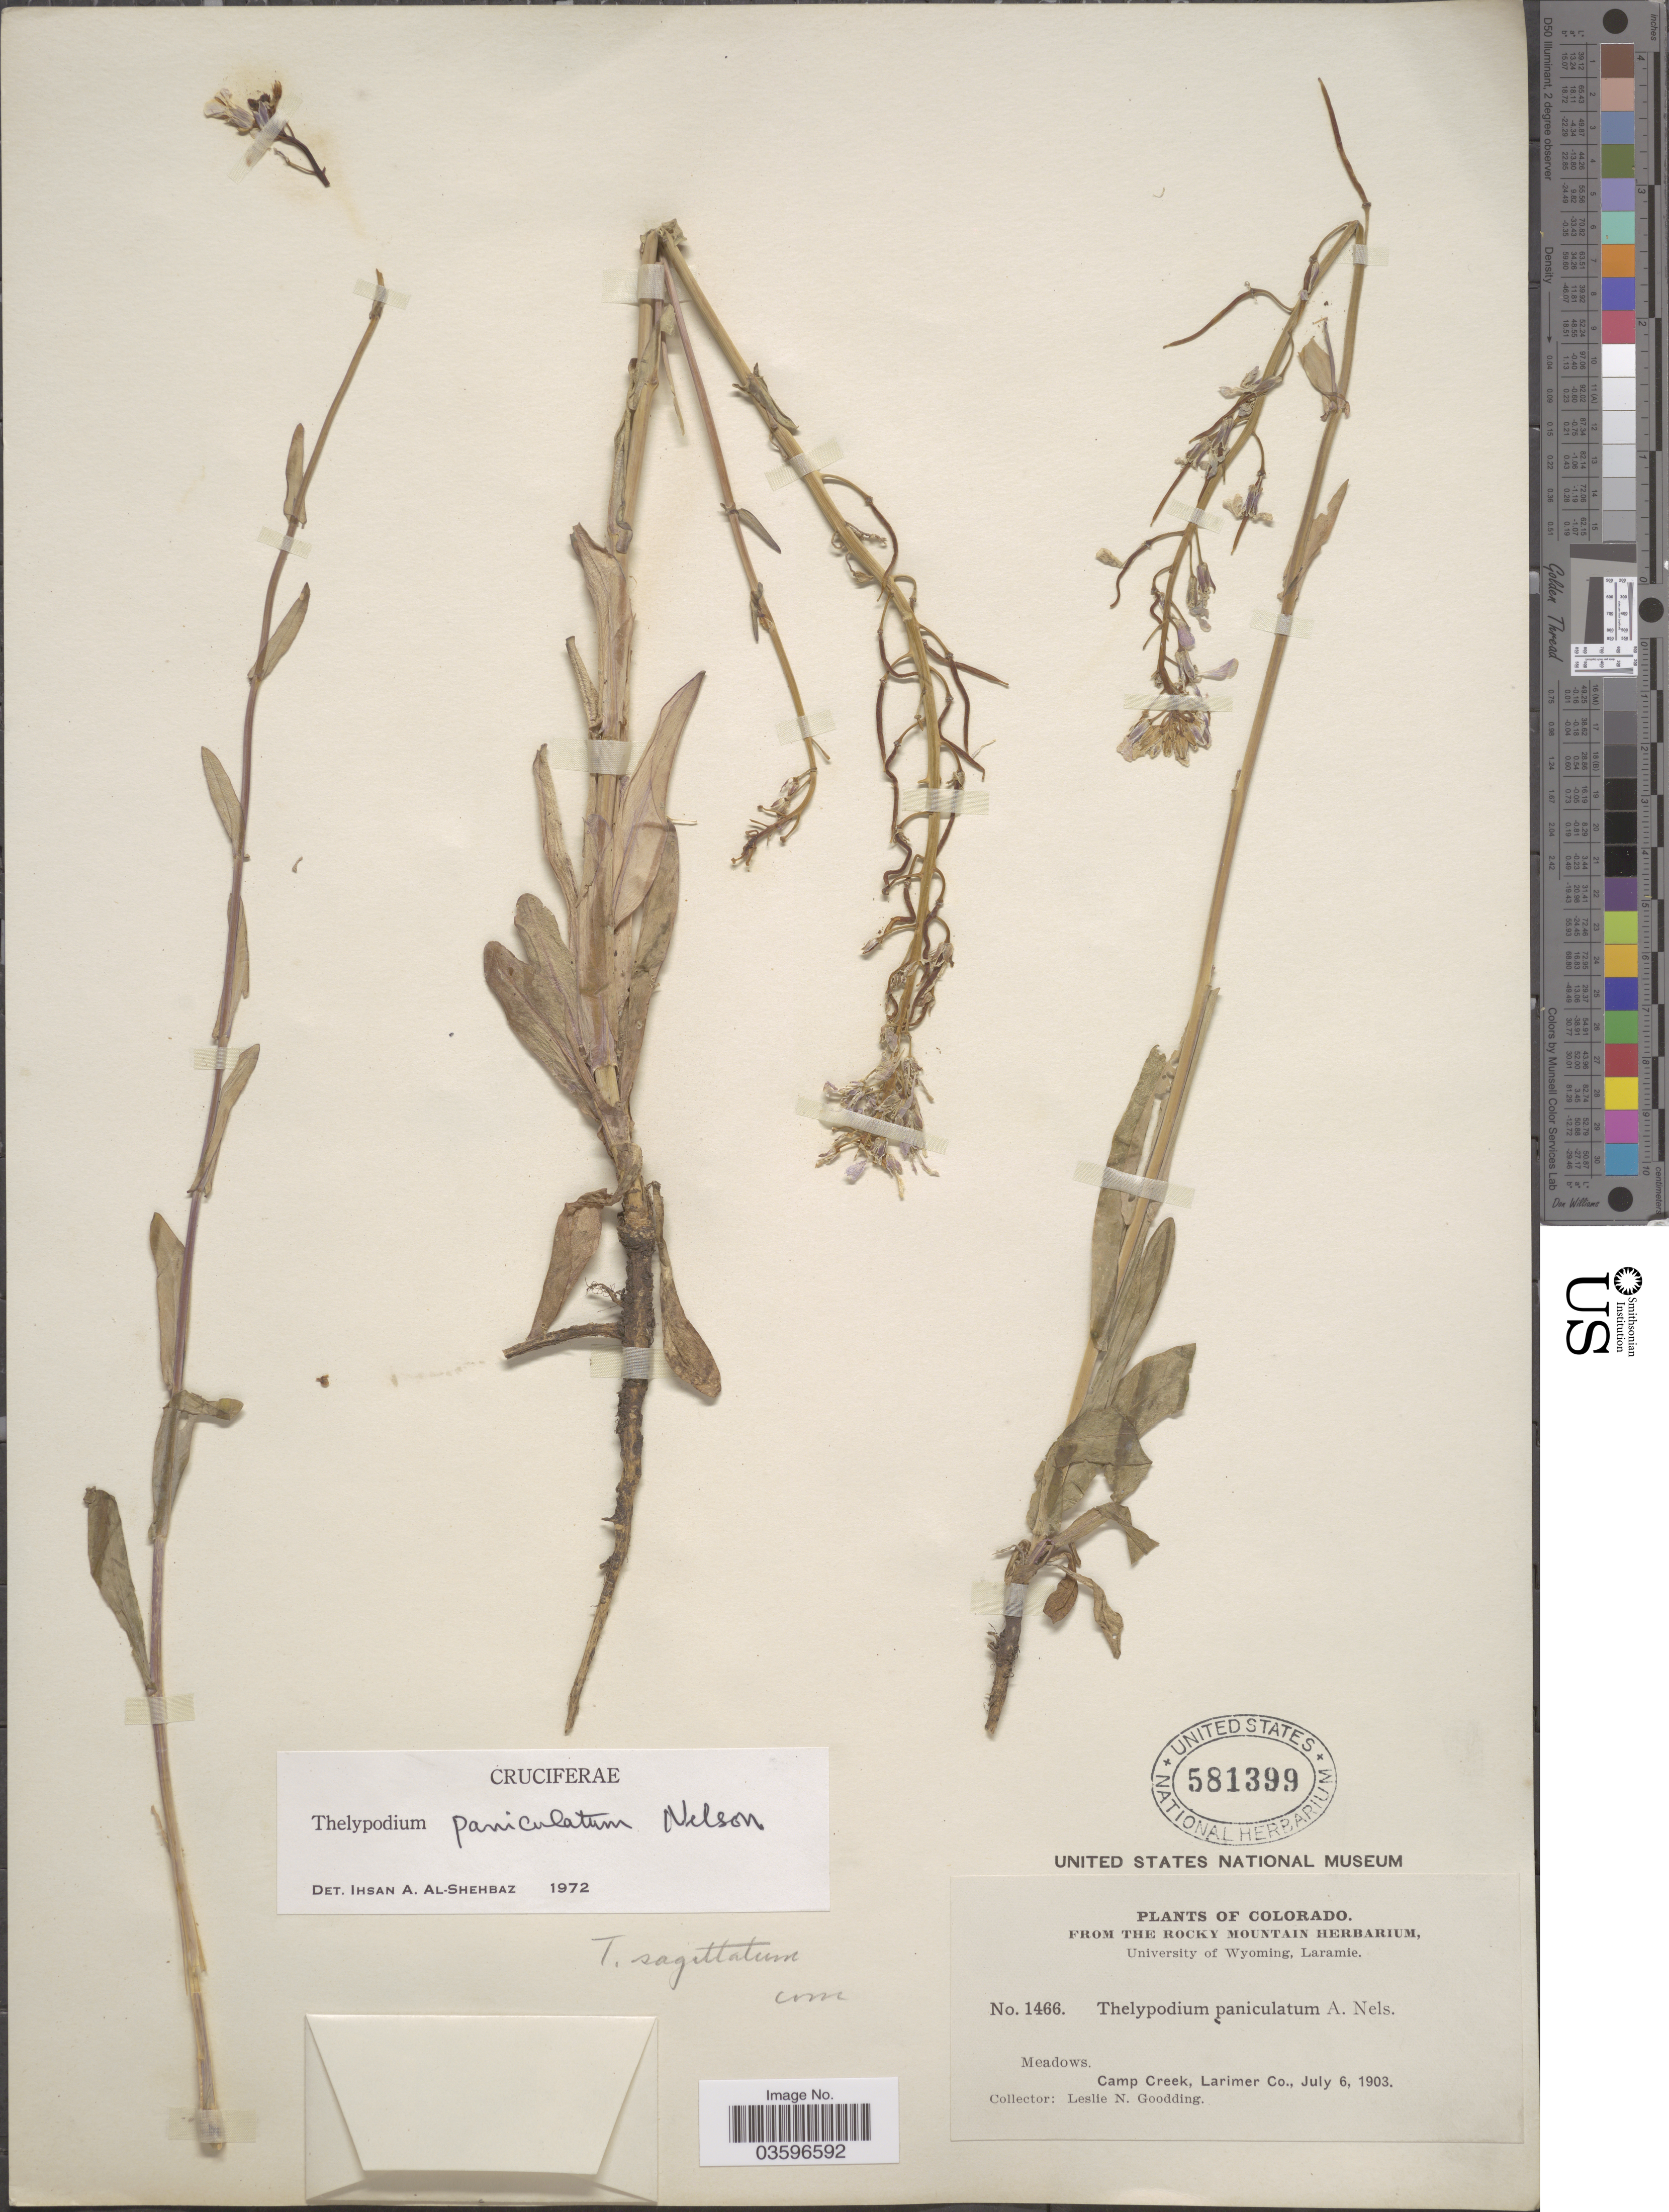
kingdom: Plantae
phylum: Tracheophyta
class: Magnoliopsida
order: Brassicales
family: Brassicaceae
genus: Thelypodium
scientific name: Thelypodium paniculatum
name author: A. Nelson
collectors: L. N. Goodding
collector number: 1466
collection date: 1903-07-06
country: United States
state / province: Colorado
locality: Camp Creek, Larimer Co.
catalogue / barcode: US 581399